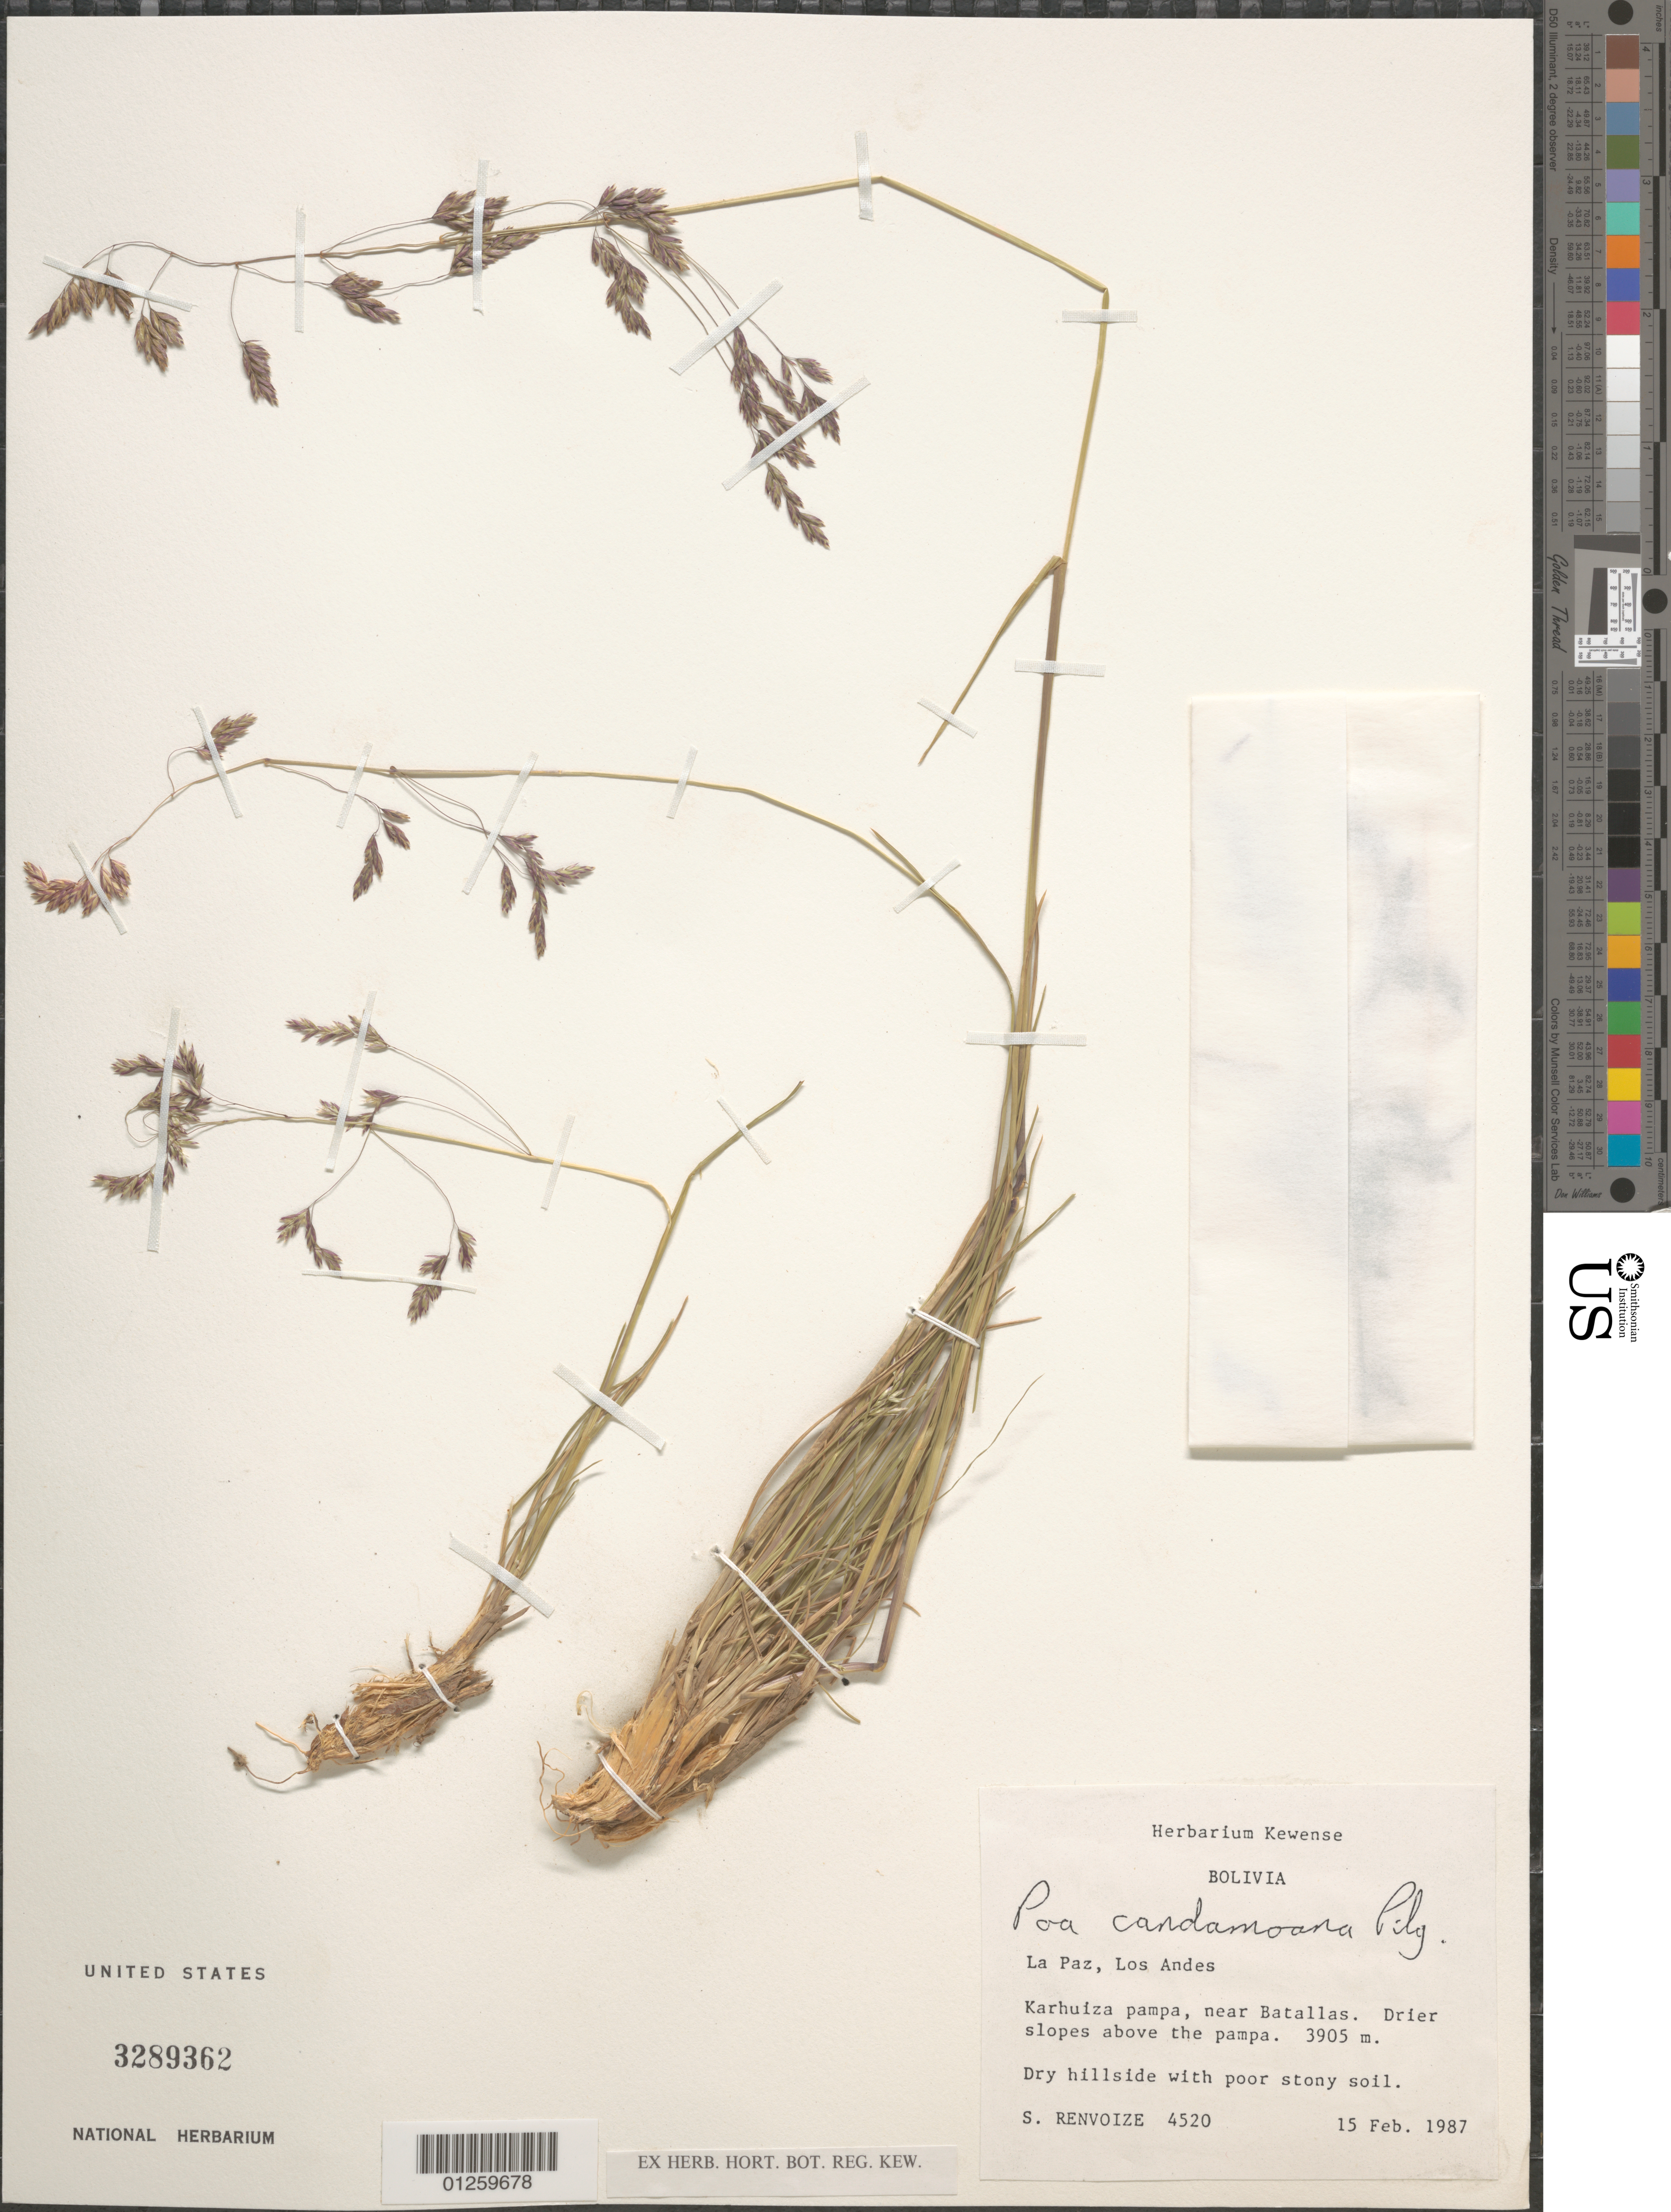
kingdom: Plantae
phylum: Tracheophyta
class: Liliopsida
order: Poales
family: Poaceae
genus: Poa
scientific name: Poa candamoana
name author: Pilg.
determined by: Soreng, Robert J., Research Associate (BOT), Smithsonian Institution - National Museum of Natural History (UNITED STATES)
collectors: S. A. Renvoize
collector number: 4520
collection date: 1987-02-15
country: Bolivia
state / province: La Paz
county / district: Los Andes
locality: Karhuiza pampa, near Batallas. Drier slopes above pampa.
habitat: Dry hillside witth poor stony soil.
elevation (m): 3905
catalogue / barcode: US 3289362